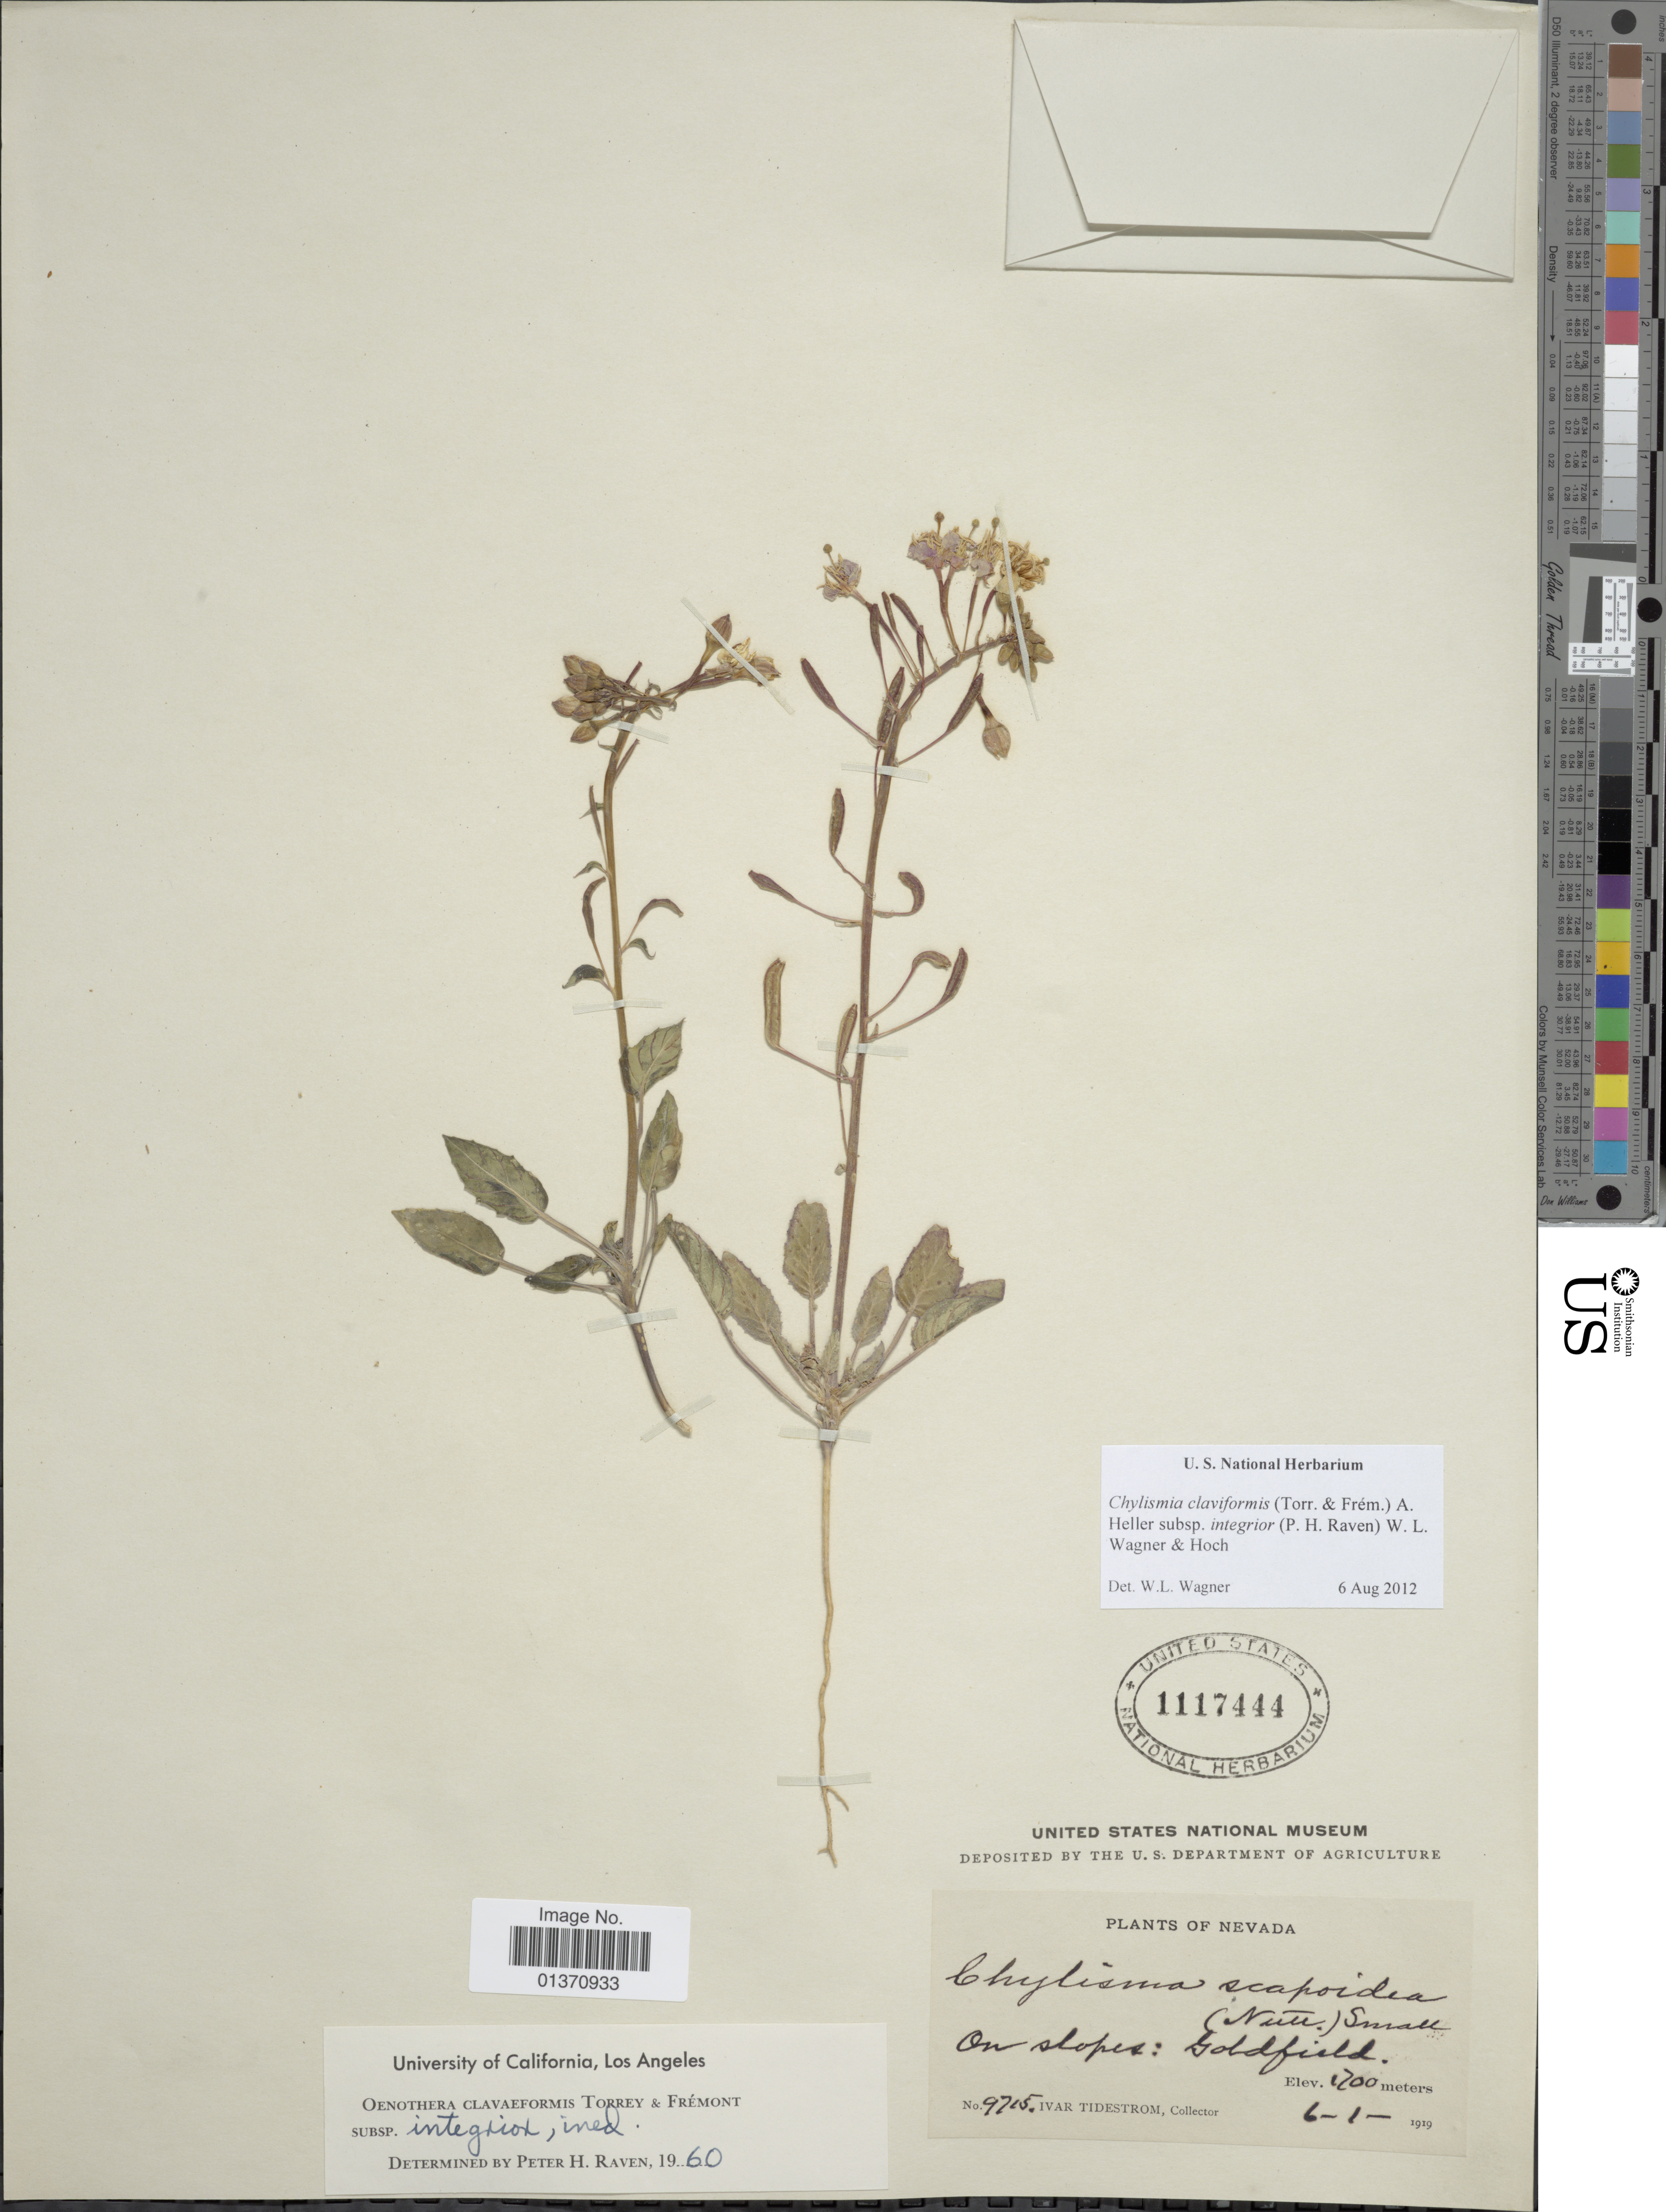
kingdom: Plantae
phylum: Tracheophyta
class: Magnoliopsida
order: Myrtales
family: Onagraceae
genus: Chylismia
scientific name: Chylismia claviformis subsp. integrior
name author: (P.H. Raven) W.L. Wagner & Hoch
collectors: I. F. Tidestrom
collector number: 9715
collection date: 1919-01-06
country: United States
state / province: Nevada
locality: On slopes: Goldfield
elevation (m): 1700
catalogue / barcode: US 1117444